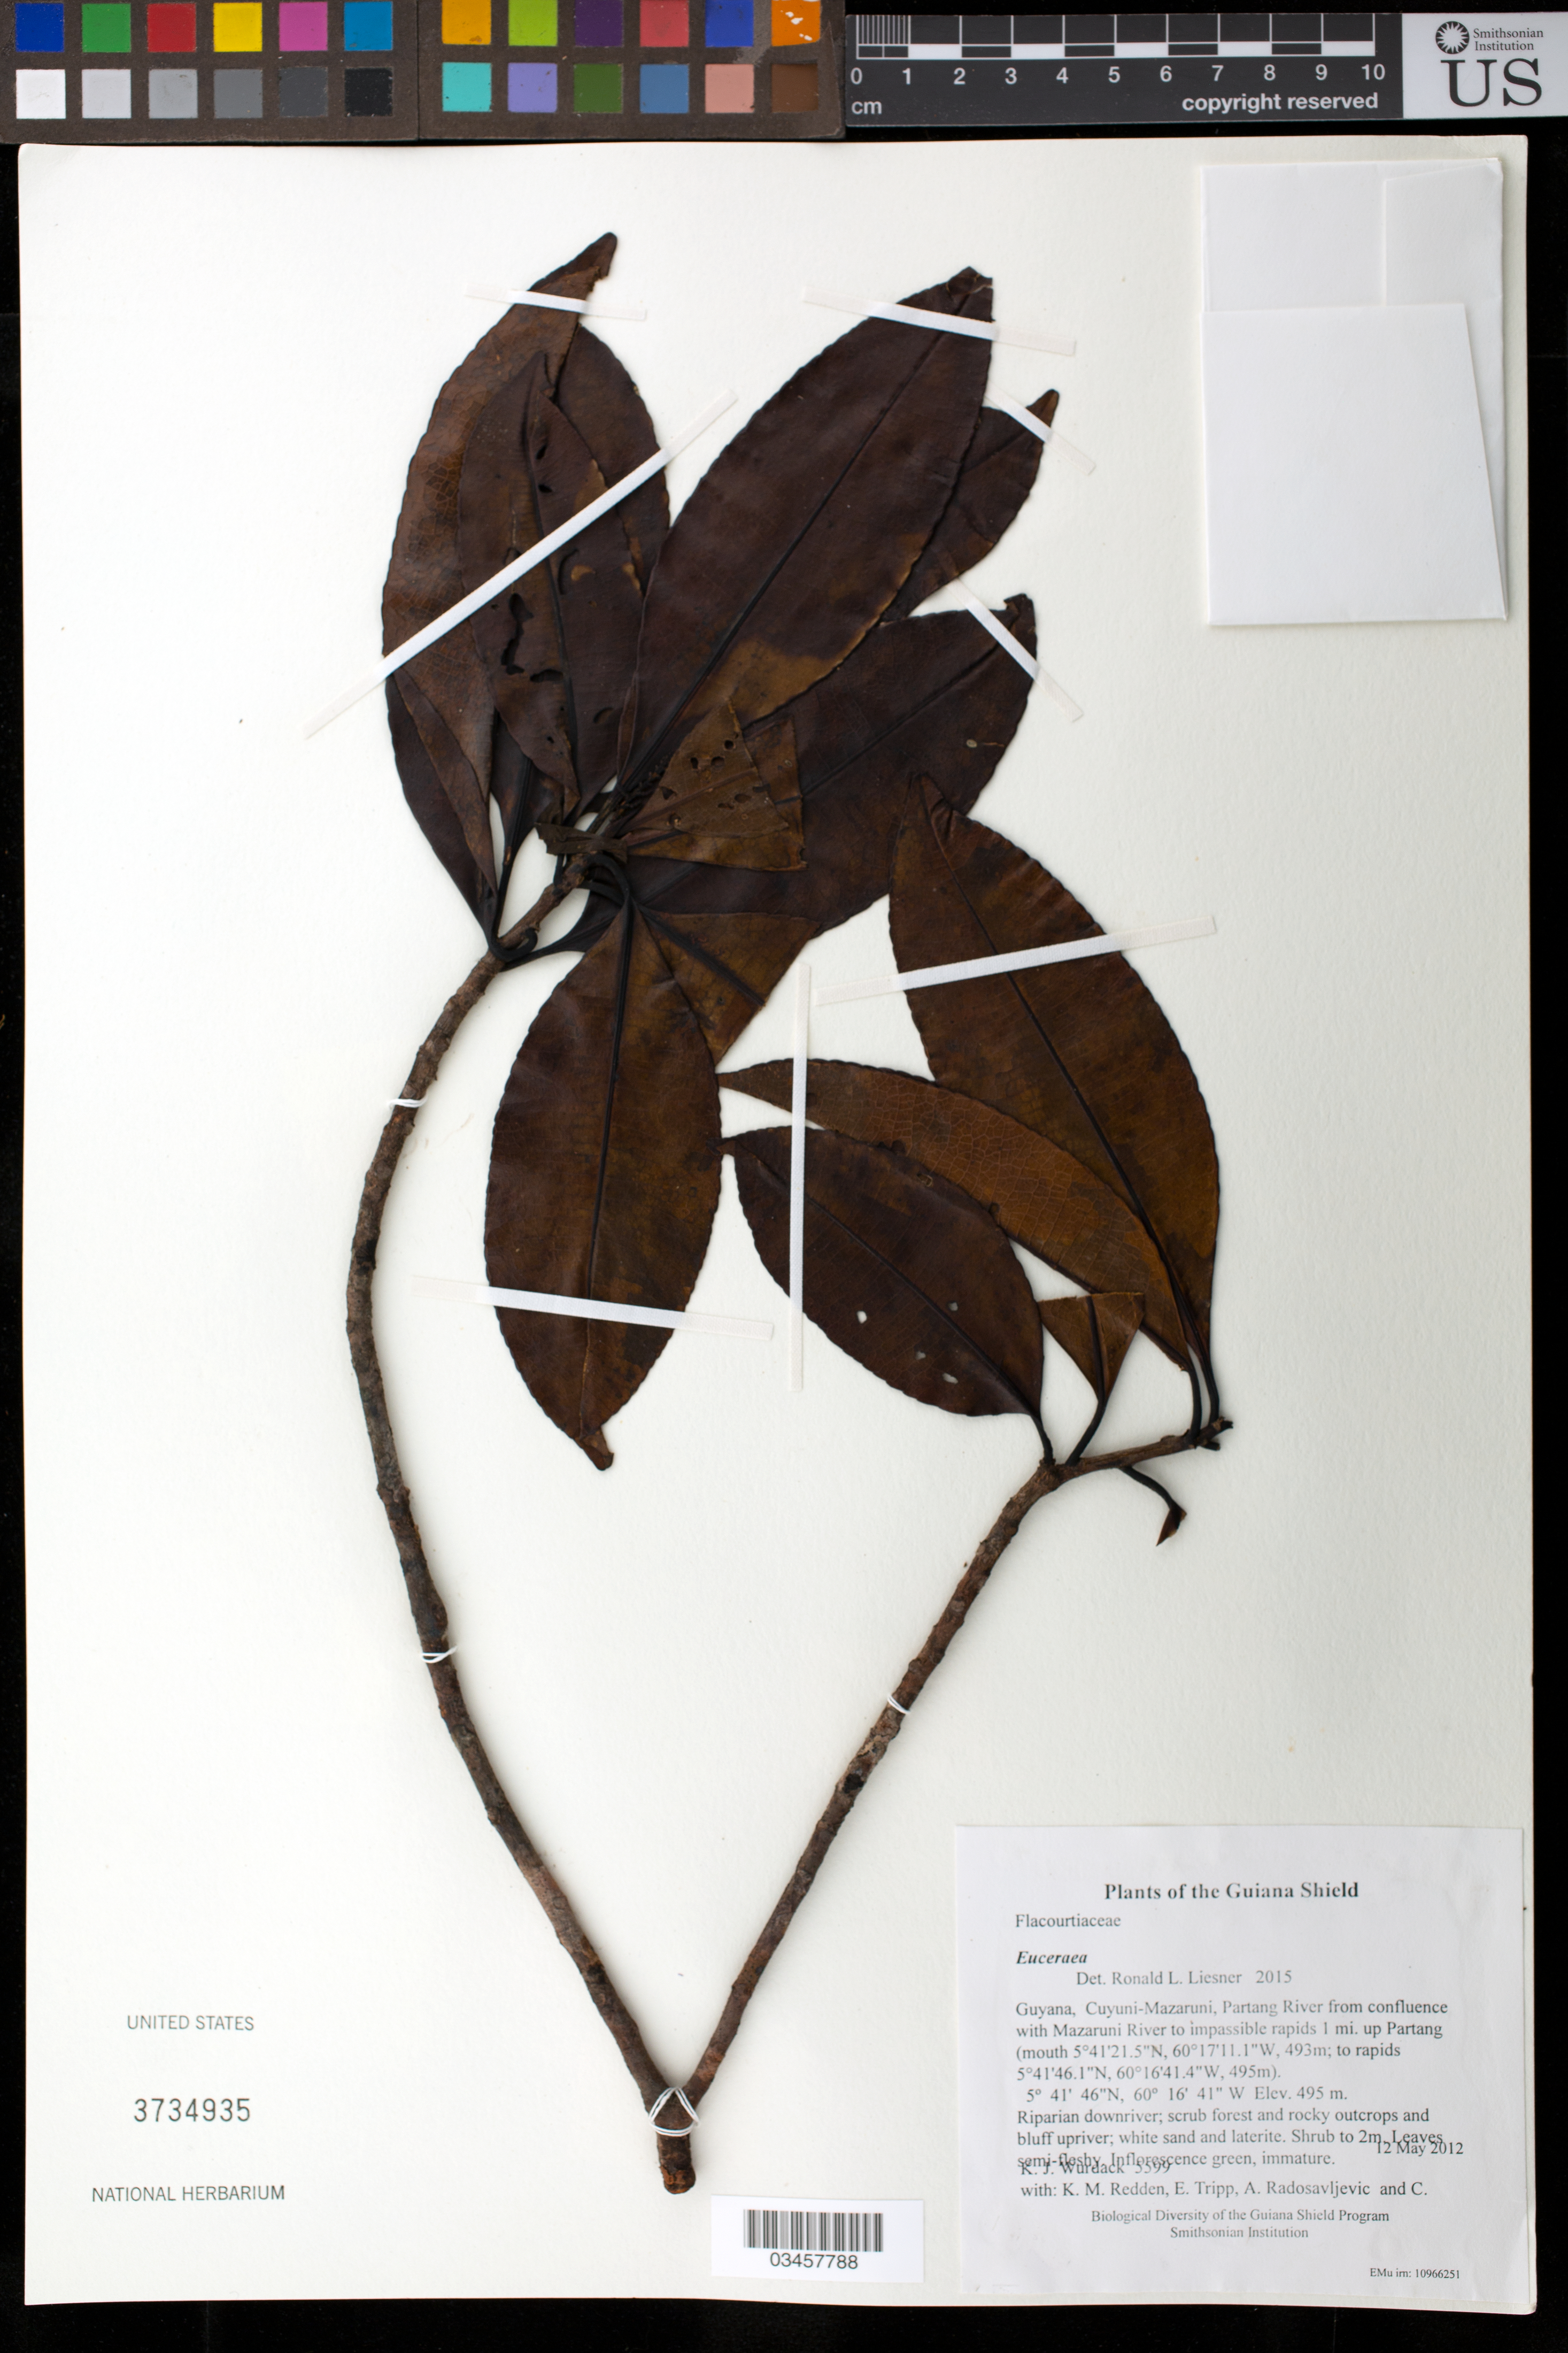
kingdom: Plantae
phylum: Tracheophyta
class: Magnoliopsida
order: Malpighiales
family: Salicaceae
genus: Casearia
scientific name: Casearia euceraea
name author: Mestier et al.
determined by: Strong, Mark T., (BOT), Smithsonian Institution - National Museum of Natural History (UNITED STATES)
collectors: K. Wurdack, K. M. Redden, E. Tripp, A. Radosavljevic & C. Jacobis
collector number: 5599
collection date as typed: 12 May 2012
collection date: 2012-05-12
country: Guyana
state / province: Cuyuni-Mazaruni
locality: Partang River from confluence with Mazaruni River to impassible rapids 1 mi. up Partang (mouth 5°41'21.5"N, 60°17'11.1"W, 493m; to rapids 5°41'46.1"N, 60°16'41.4"W, 495m)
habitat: Riparian downriver; scrub forest and rocky outcrops and bluff upriver; white sand and laterite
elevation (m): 495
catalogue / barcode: US 3734935